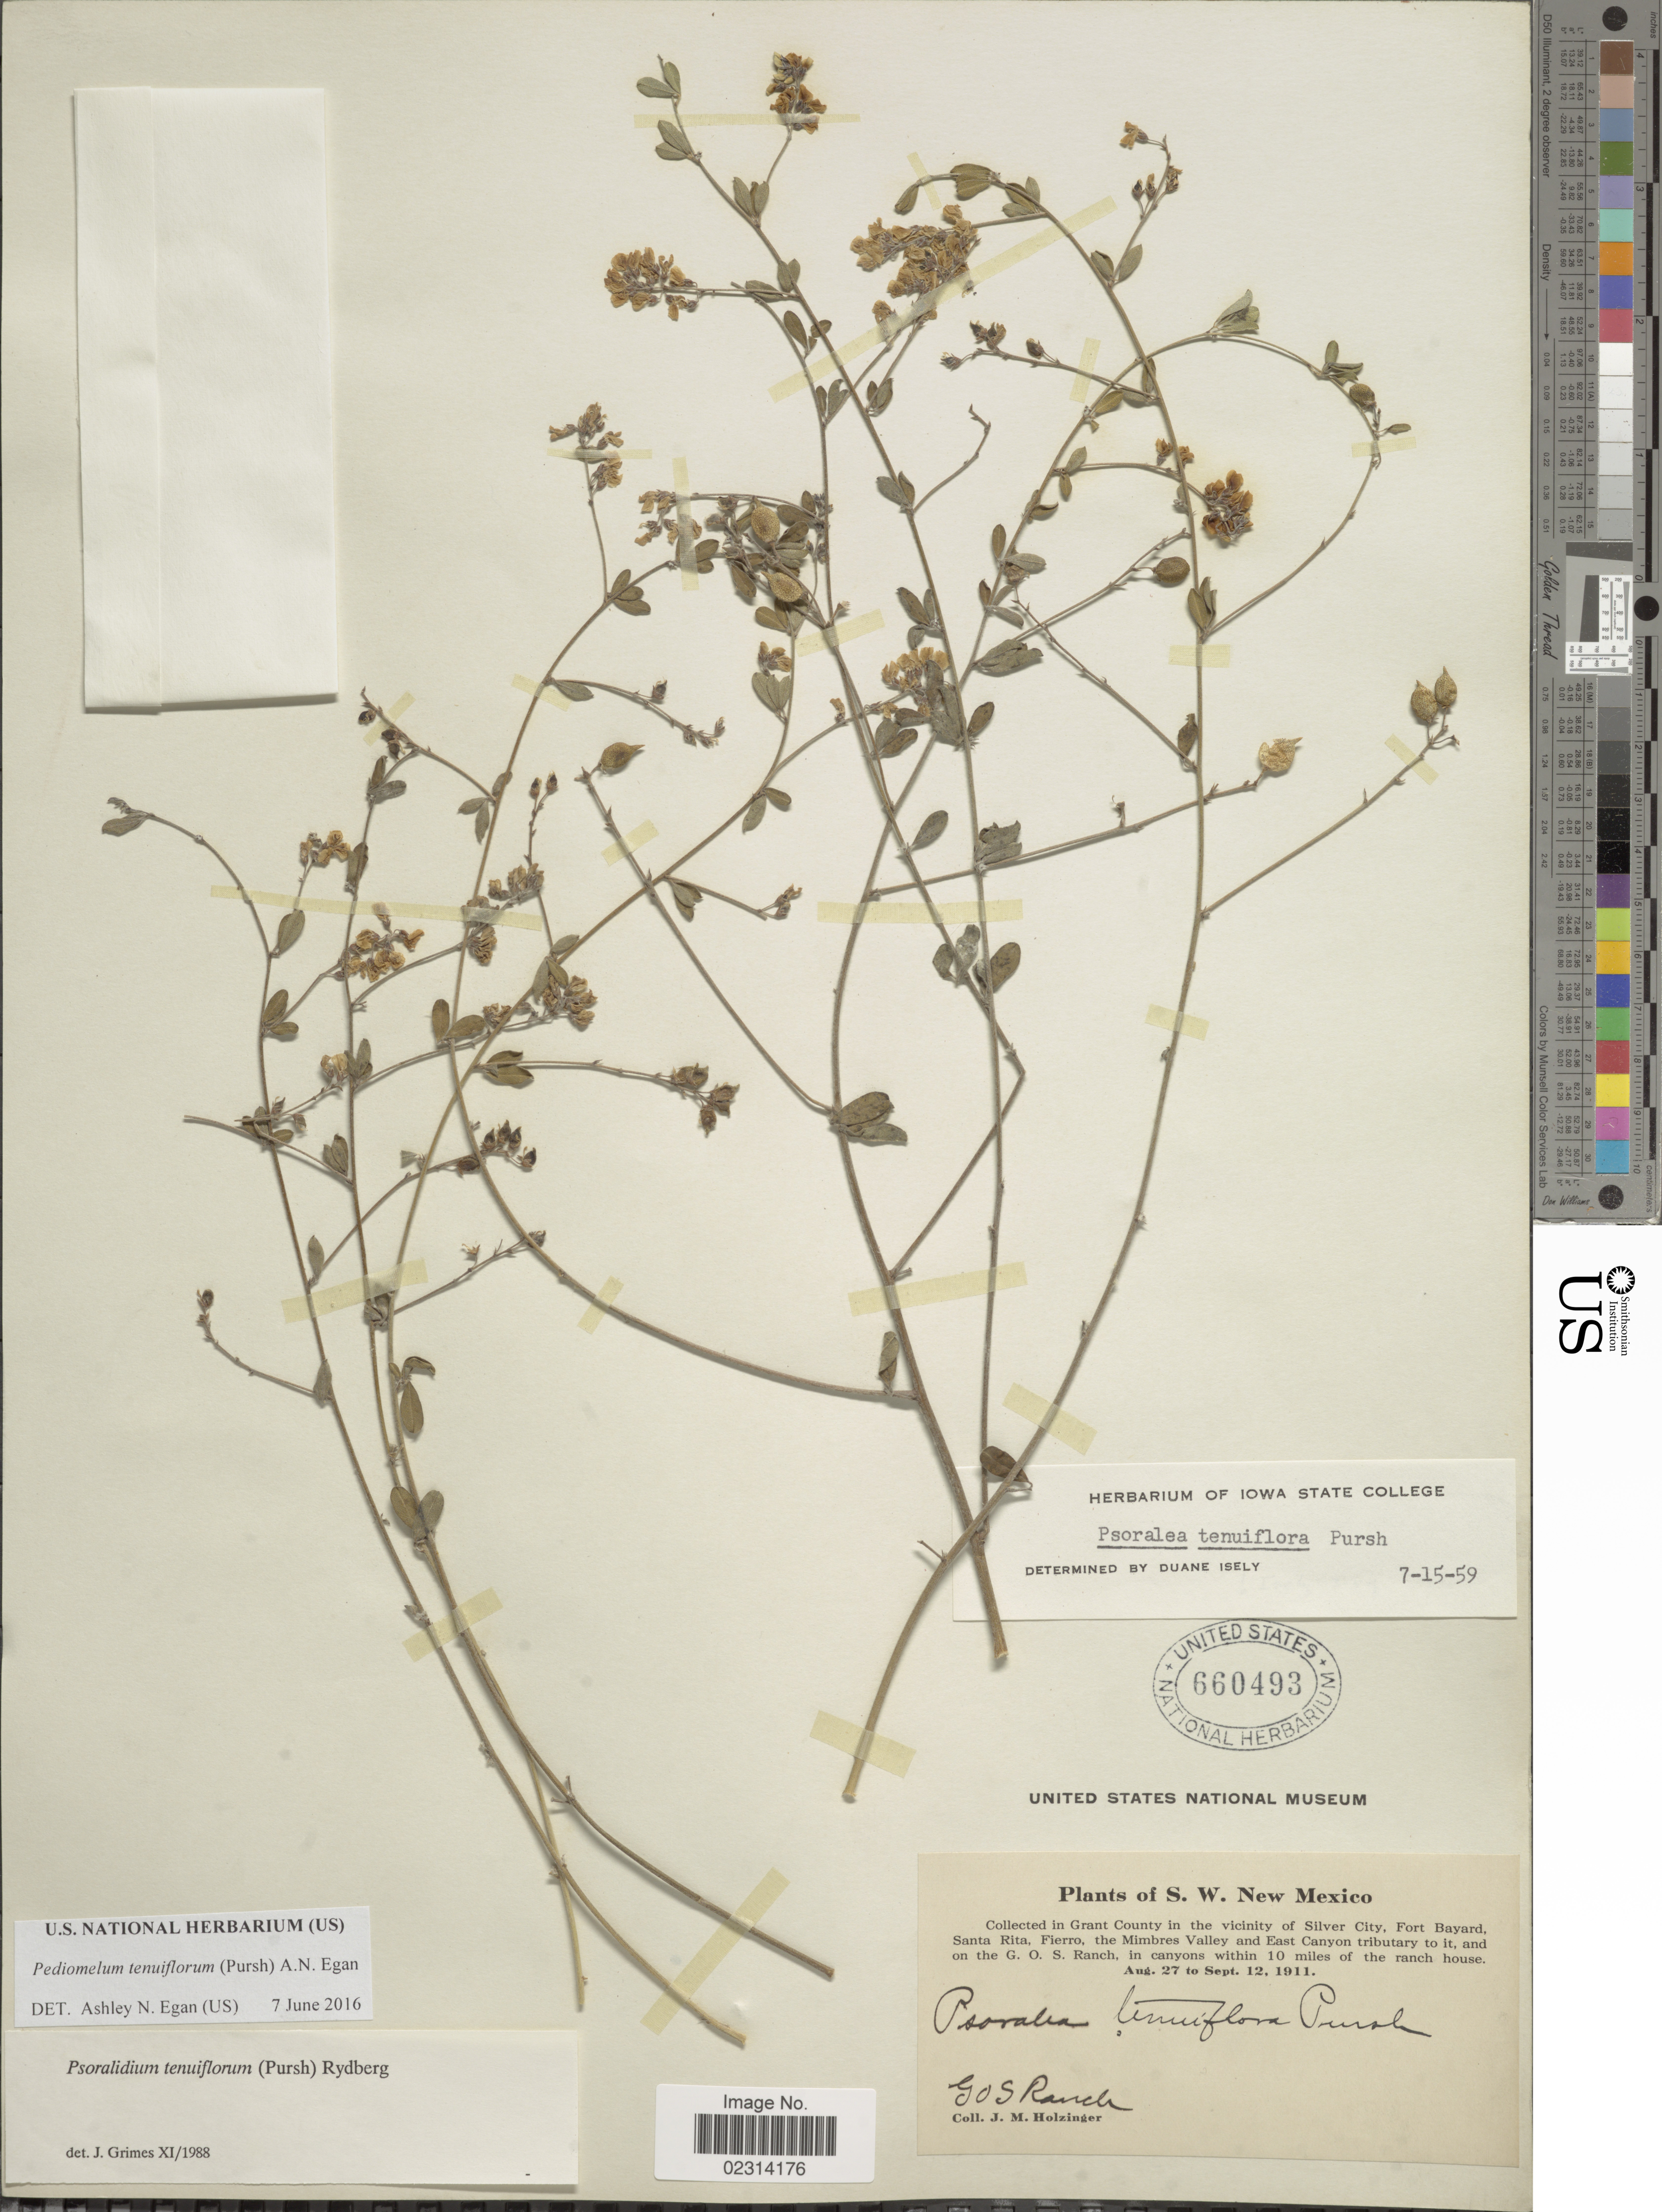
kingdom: Plantae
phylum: Tracheophyta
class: Magnoliopsida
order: Fabales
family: Fabaceae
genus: Psoralidium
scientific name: Psoralidium tenuiflorum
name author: (Pursh) Rydb.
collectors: J. M. Holzinger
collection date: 1911-08-27/1911-09-12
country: United States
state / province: New Mexico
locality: S. W. New Mexico. Grant County in the vicinity of Silver City, Fort Bayard, Santa Rita Fierro, the Mimbres Valley and East Canyon tributary to it, and on the G. O. S. Ranch, in canyons within 10 miles of the ranch house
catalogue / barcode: US 660493